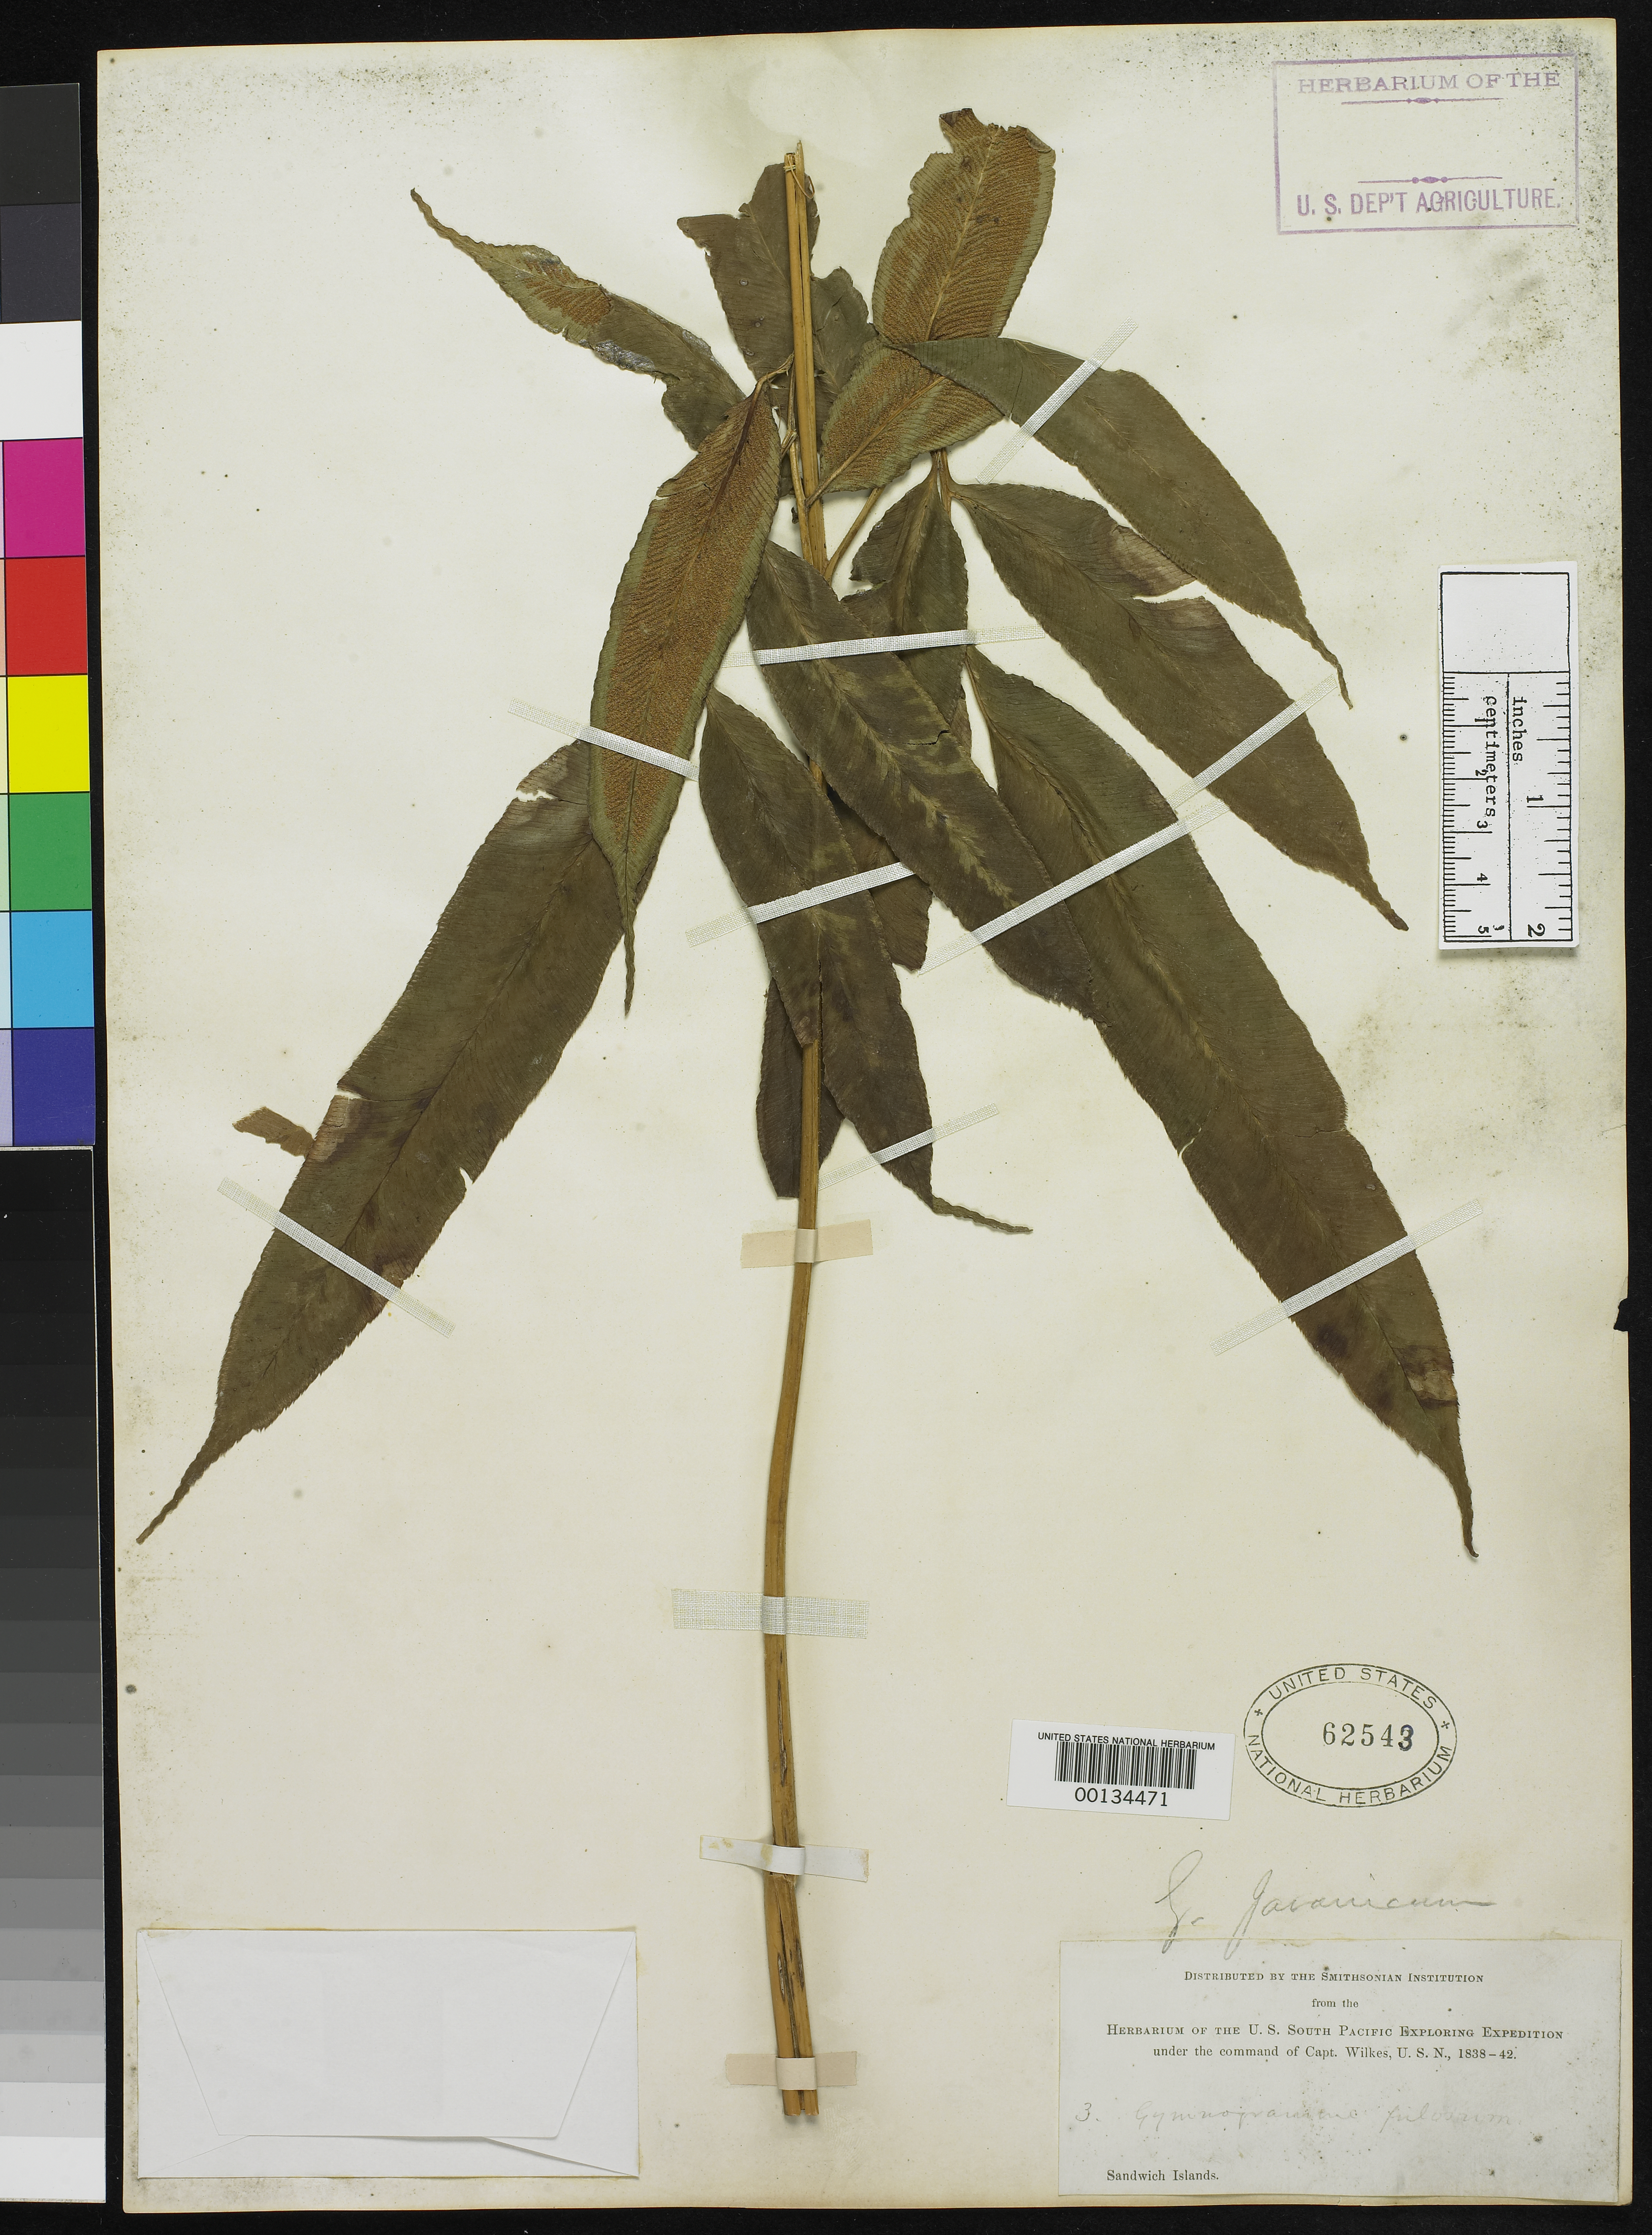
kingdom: Plantae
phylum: Tracheophyta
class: Polypodiopsida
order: Polypodiales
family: Pteridaceae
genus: Gymnogramma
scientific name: Gymnogramma pilosa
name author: Brack. in Wilkes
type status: Holotype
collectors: Wilkes Explor. Exped.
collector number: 3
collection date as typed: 1838 to -- --- 1842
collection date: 1838/1842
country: United States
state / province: Hawaii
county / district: Hawaii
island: Hawaii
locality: Sandwich Islands.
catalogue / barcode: US 62543